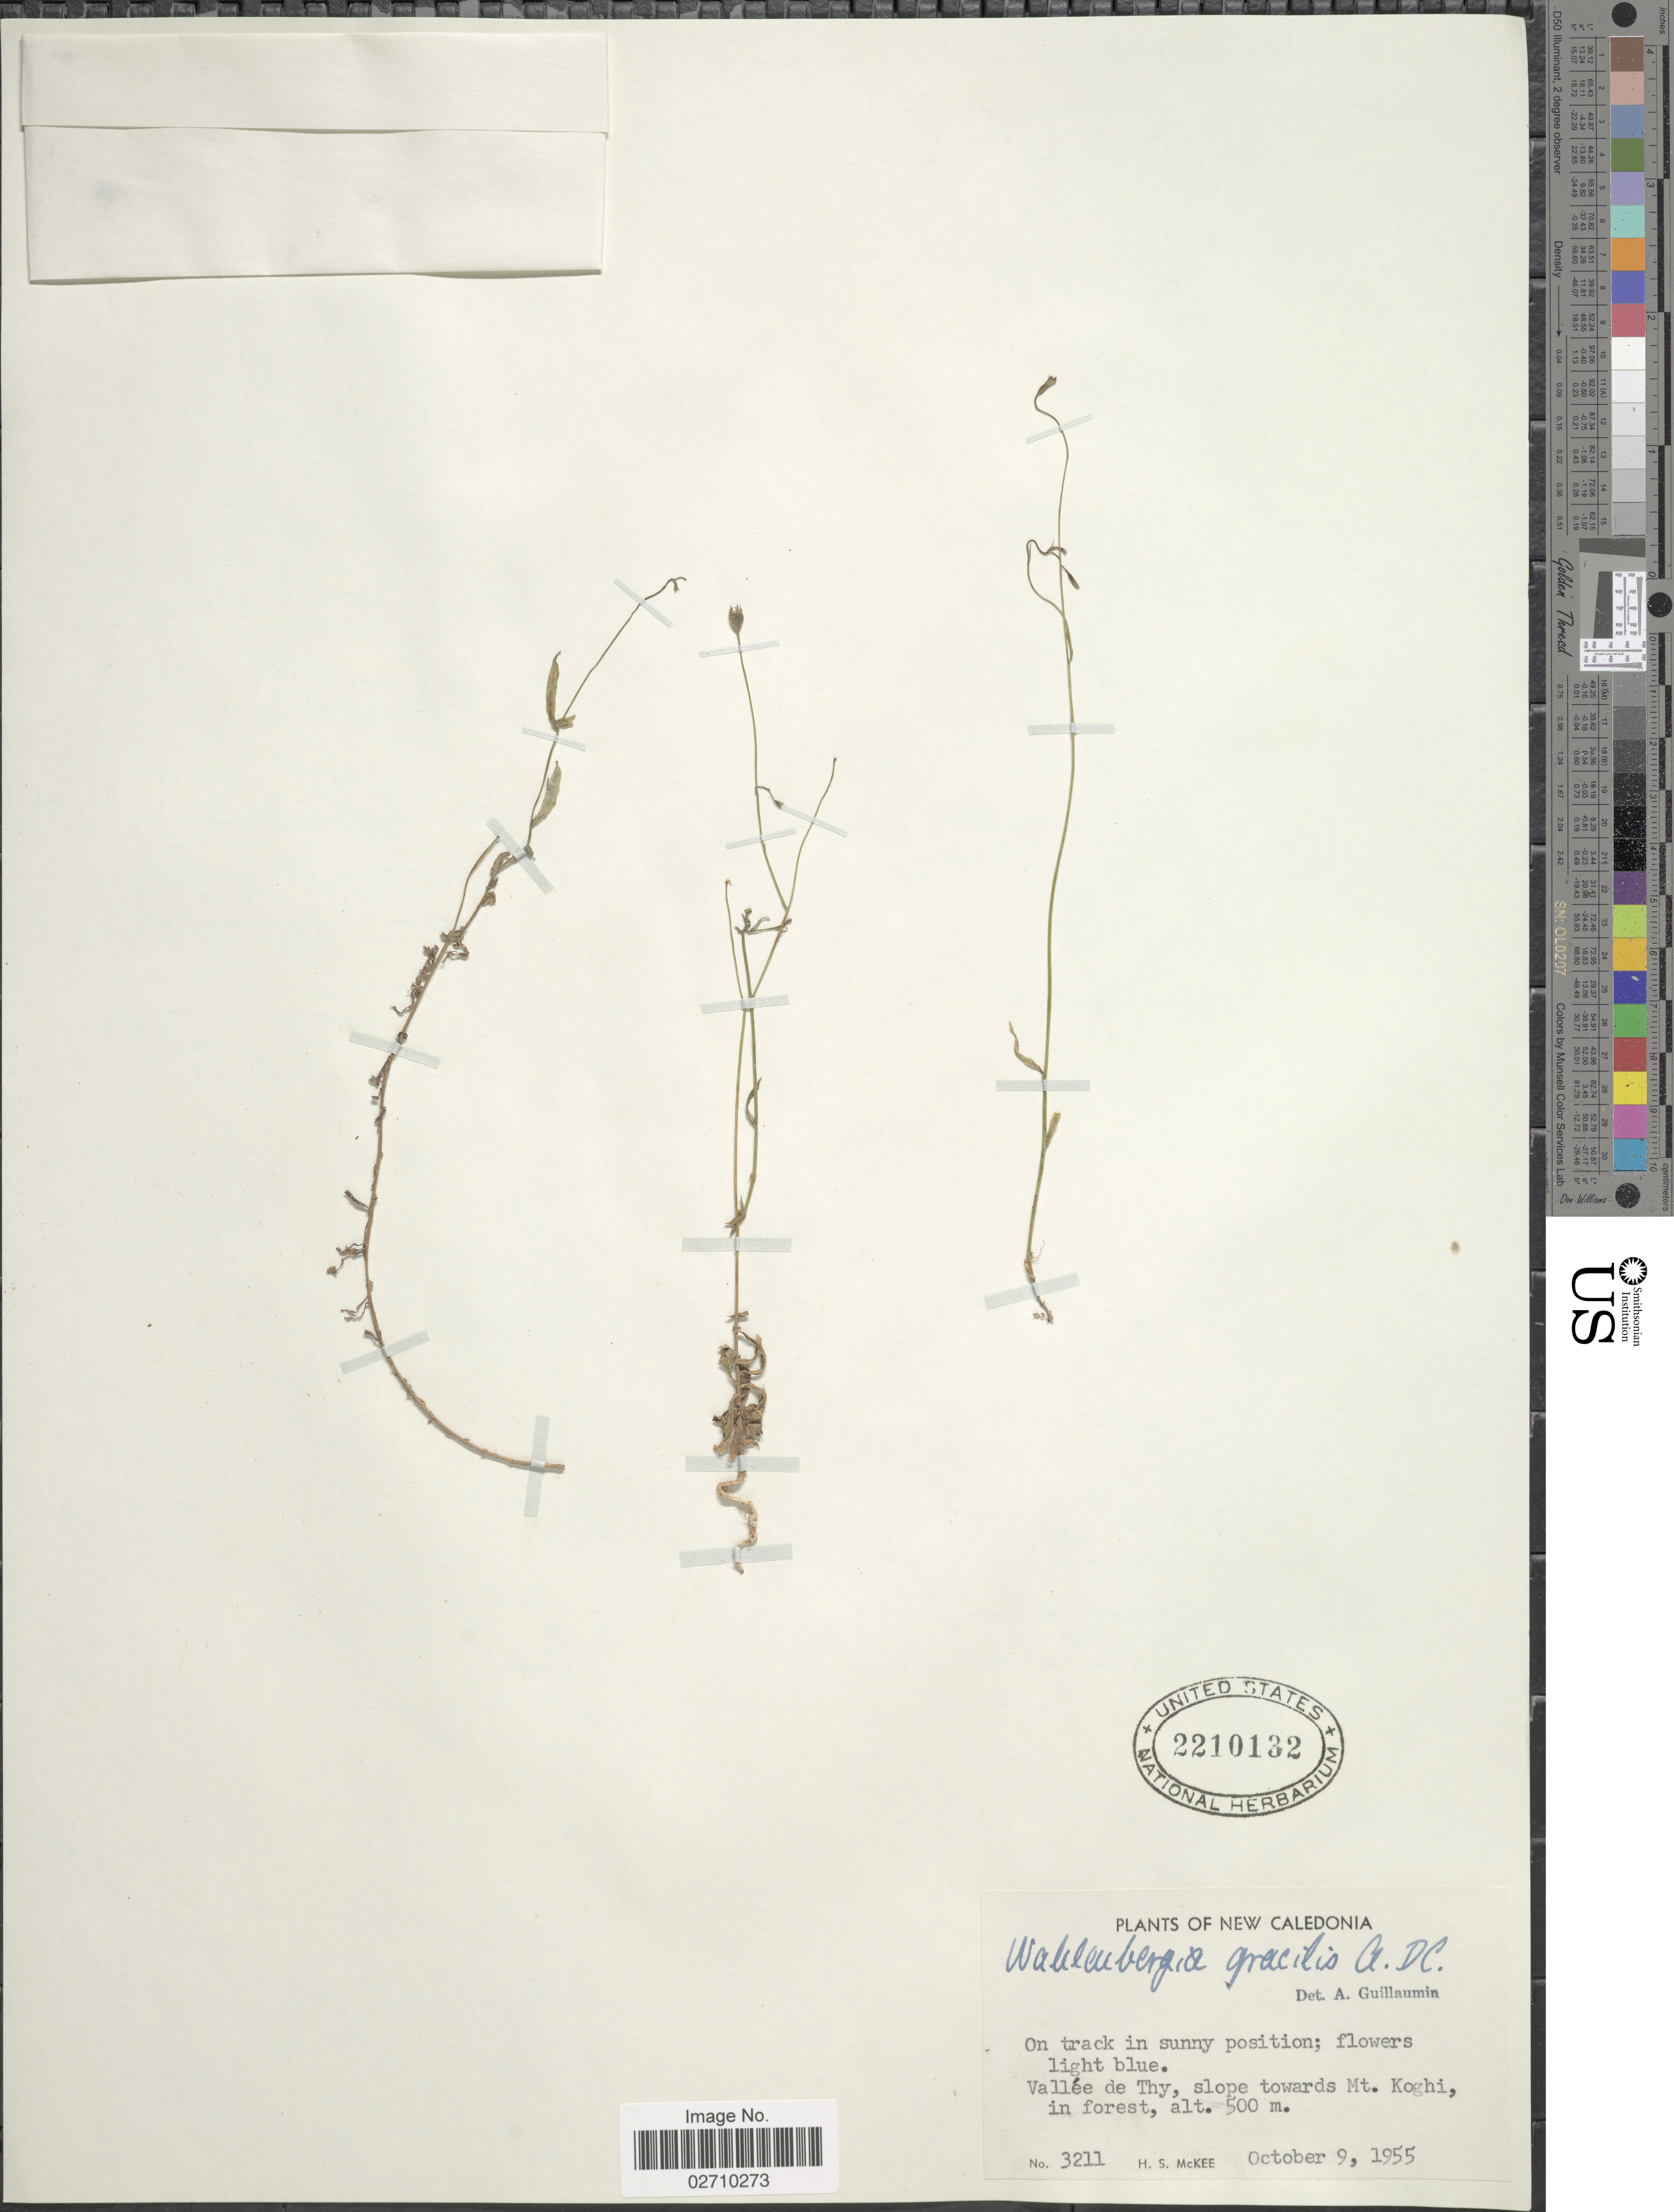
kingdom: Plantae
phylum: Tracheophyta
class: Magnoliopsida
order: Asterales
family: Campanulaceae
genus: Wahlenbergia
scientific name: Wahlenbergia gracilis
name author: A. DC.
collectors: H. S. McKee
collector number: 3211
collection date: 1955-10-09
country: New Caledonia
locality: Vallée de Thy, slope towards Mt. Koghi, in forest.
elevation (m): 500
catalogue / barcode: US 2210132